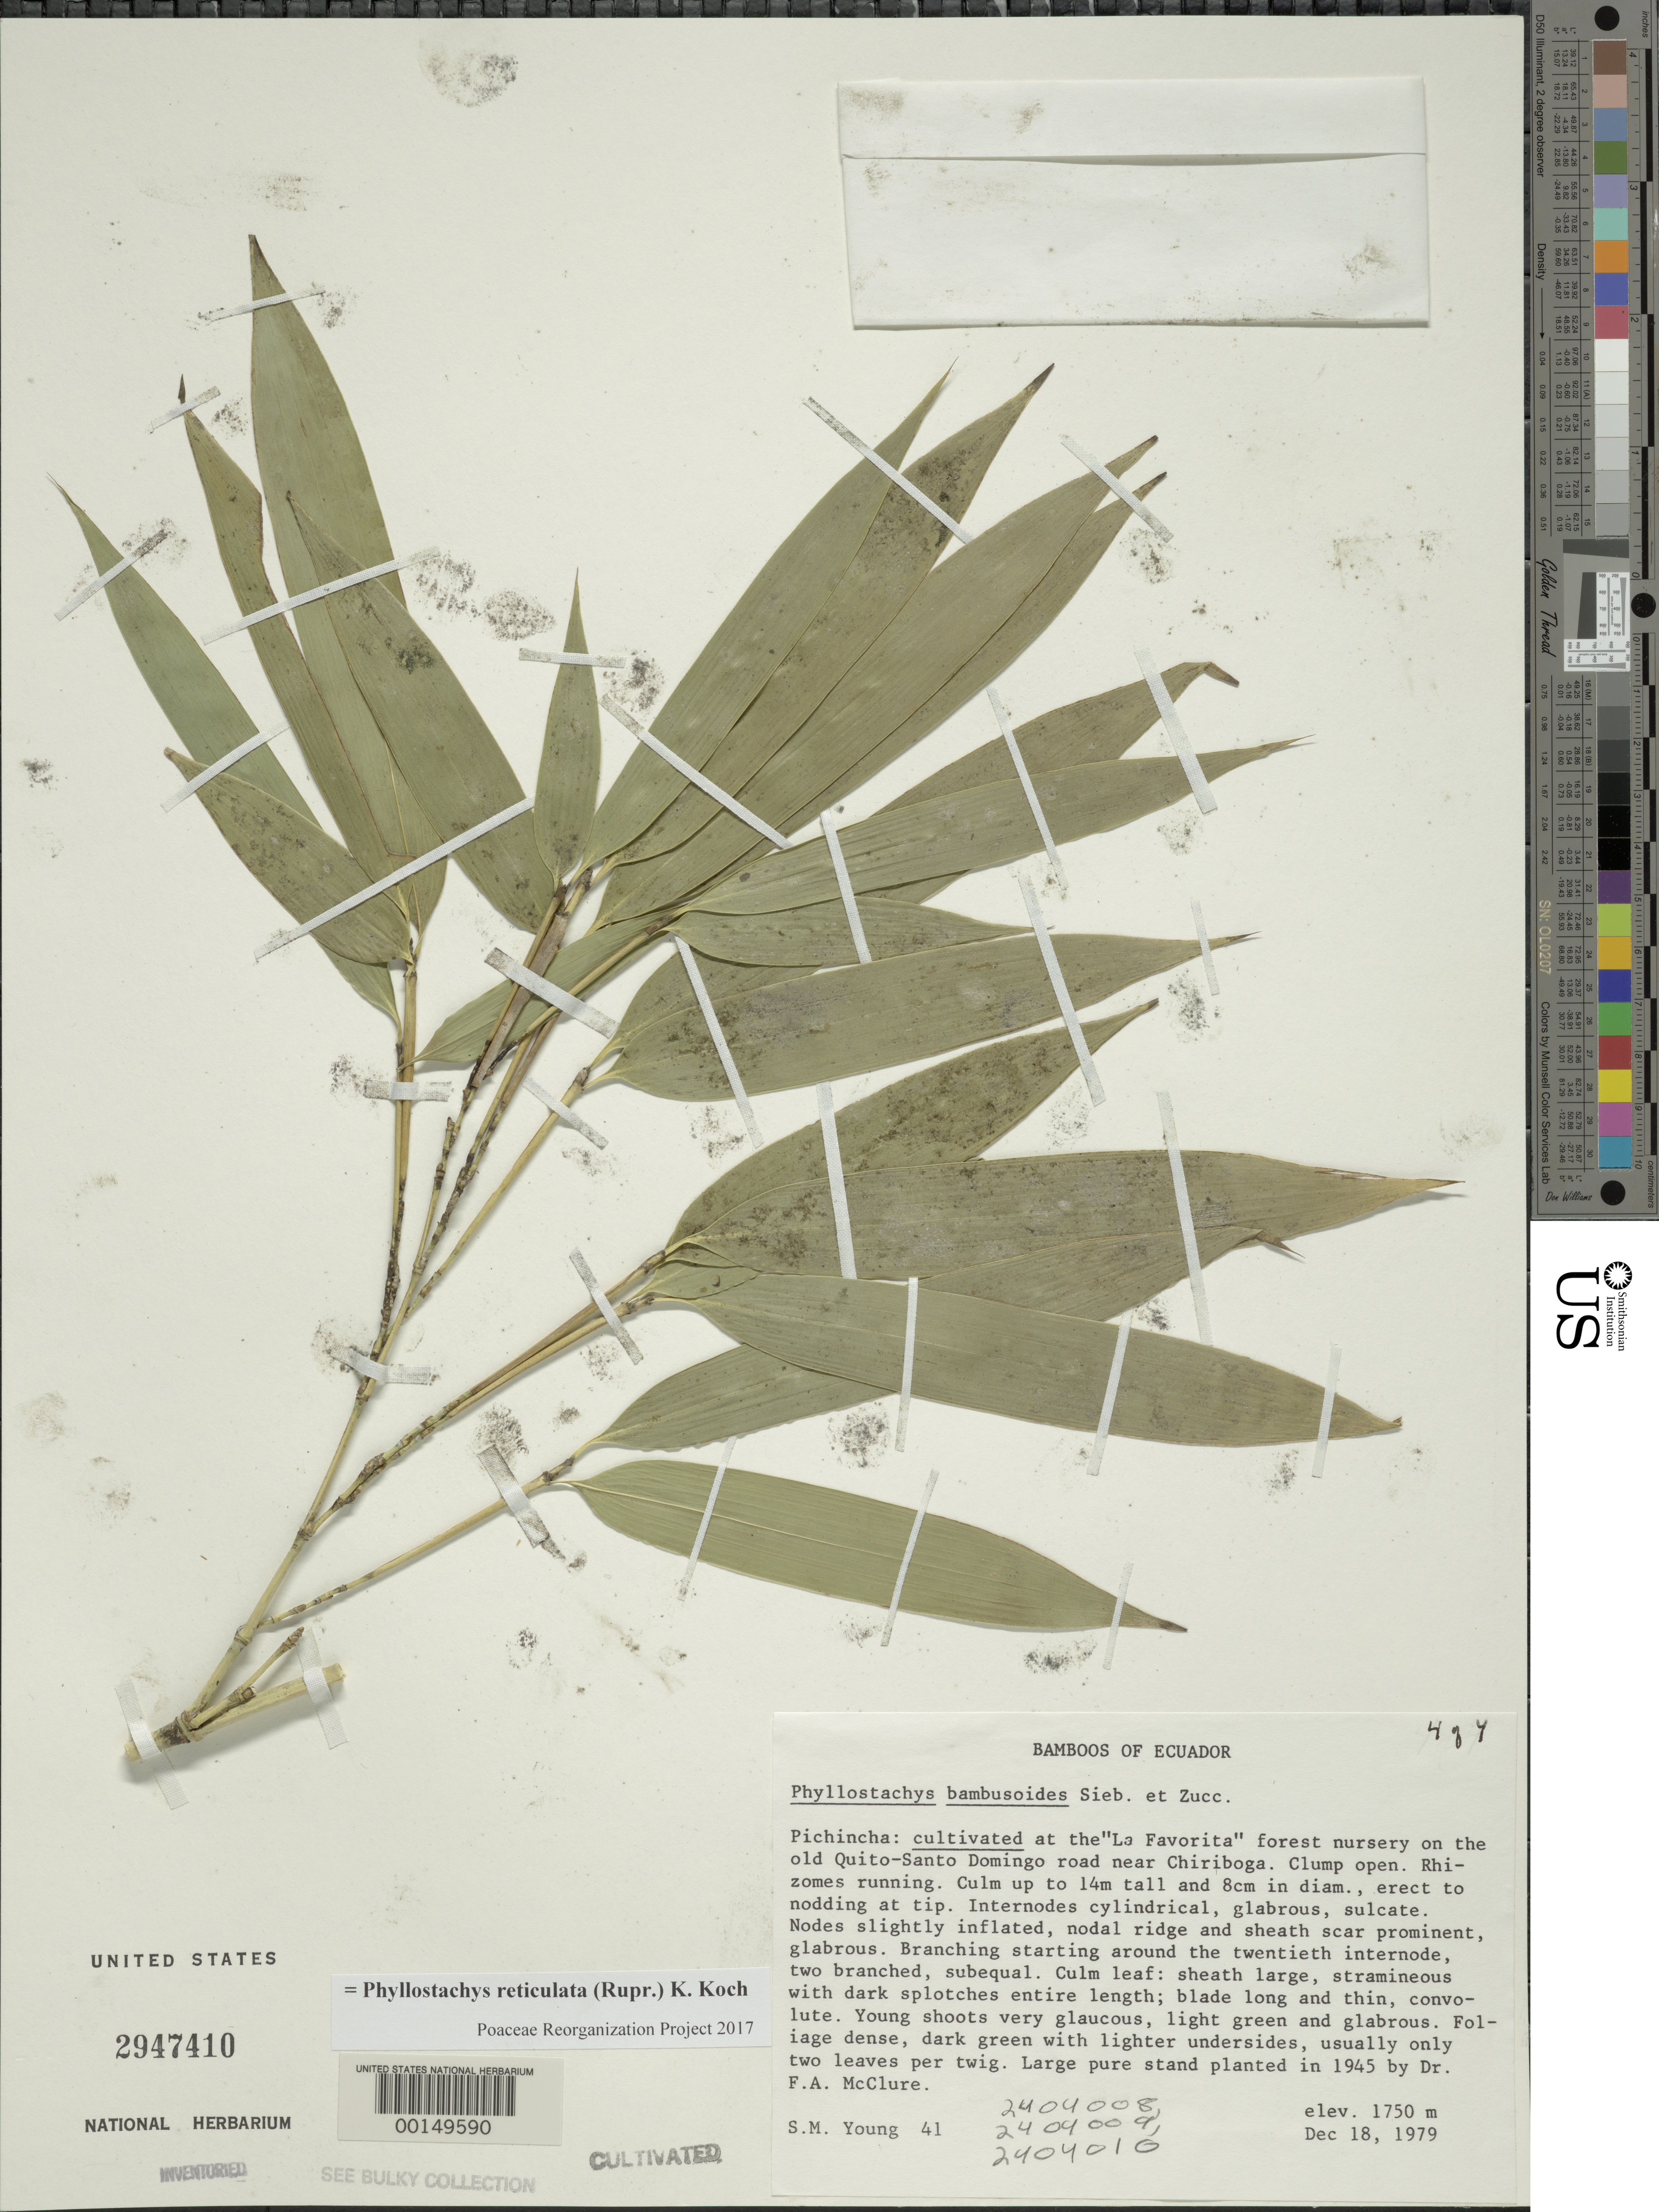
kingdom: Plantae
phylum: Tracheophyta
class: Liliopsida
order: Poales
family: Poaceae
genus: Phyllostachys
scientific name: Phyllostachys reticulata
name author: (Rupr.) K. Koch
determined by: Poaceae Reorganization Project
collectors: S. Young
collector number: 41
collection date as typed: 18 Dec 1979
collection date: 1979-12-18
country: Ecuador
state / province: Pichincha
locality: "la favorita" Chiriboga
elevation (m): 1750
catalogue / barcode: US 2947410